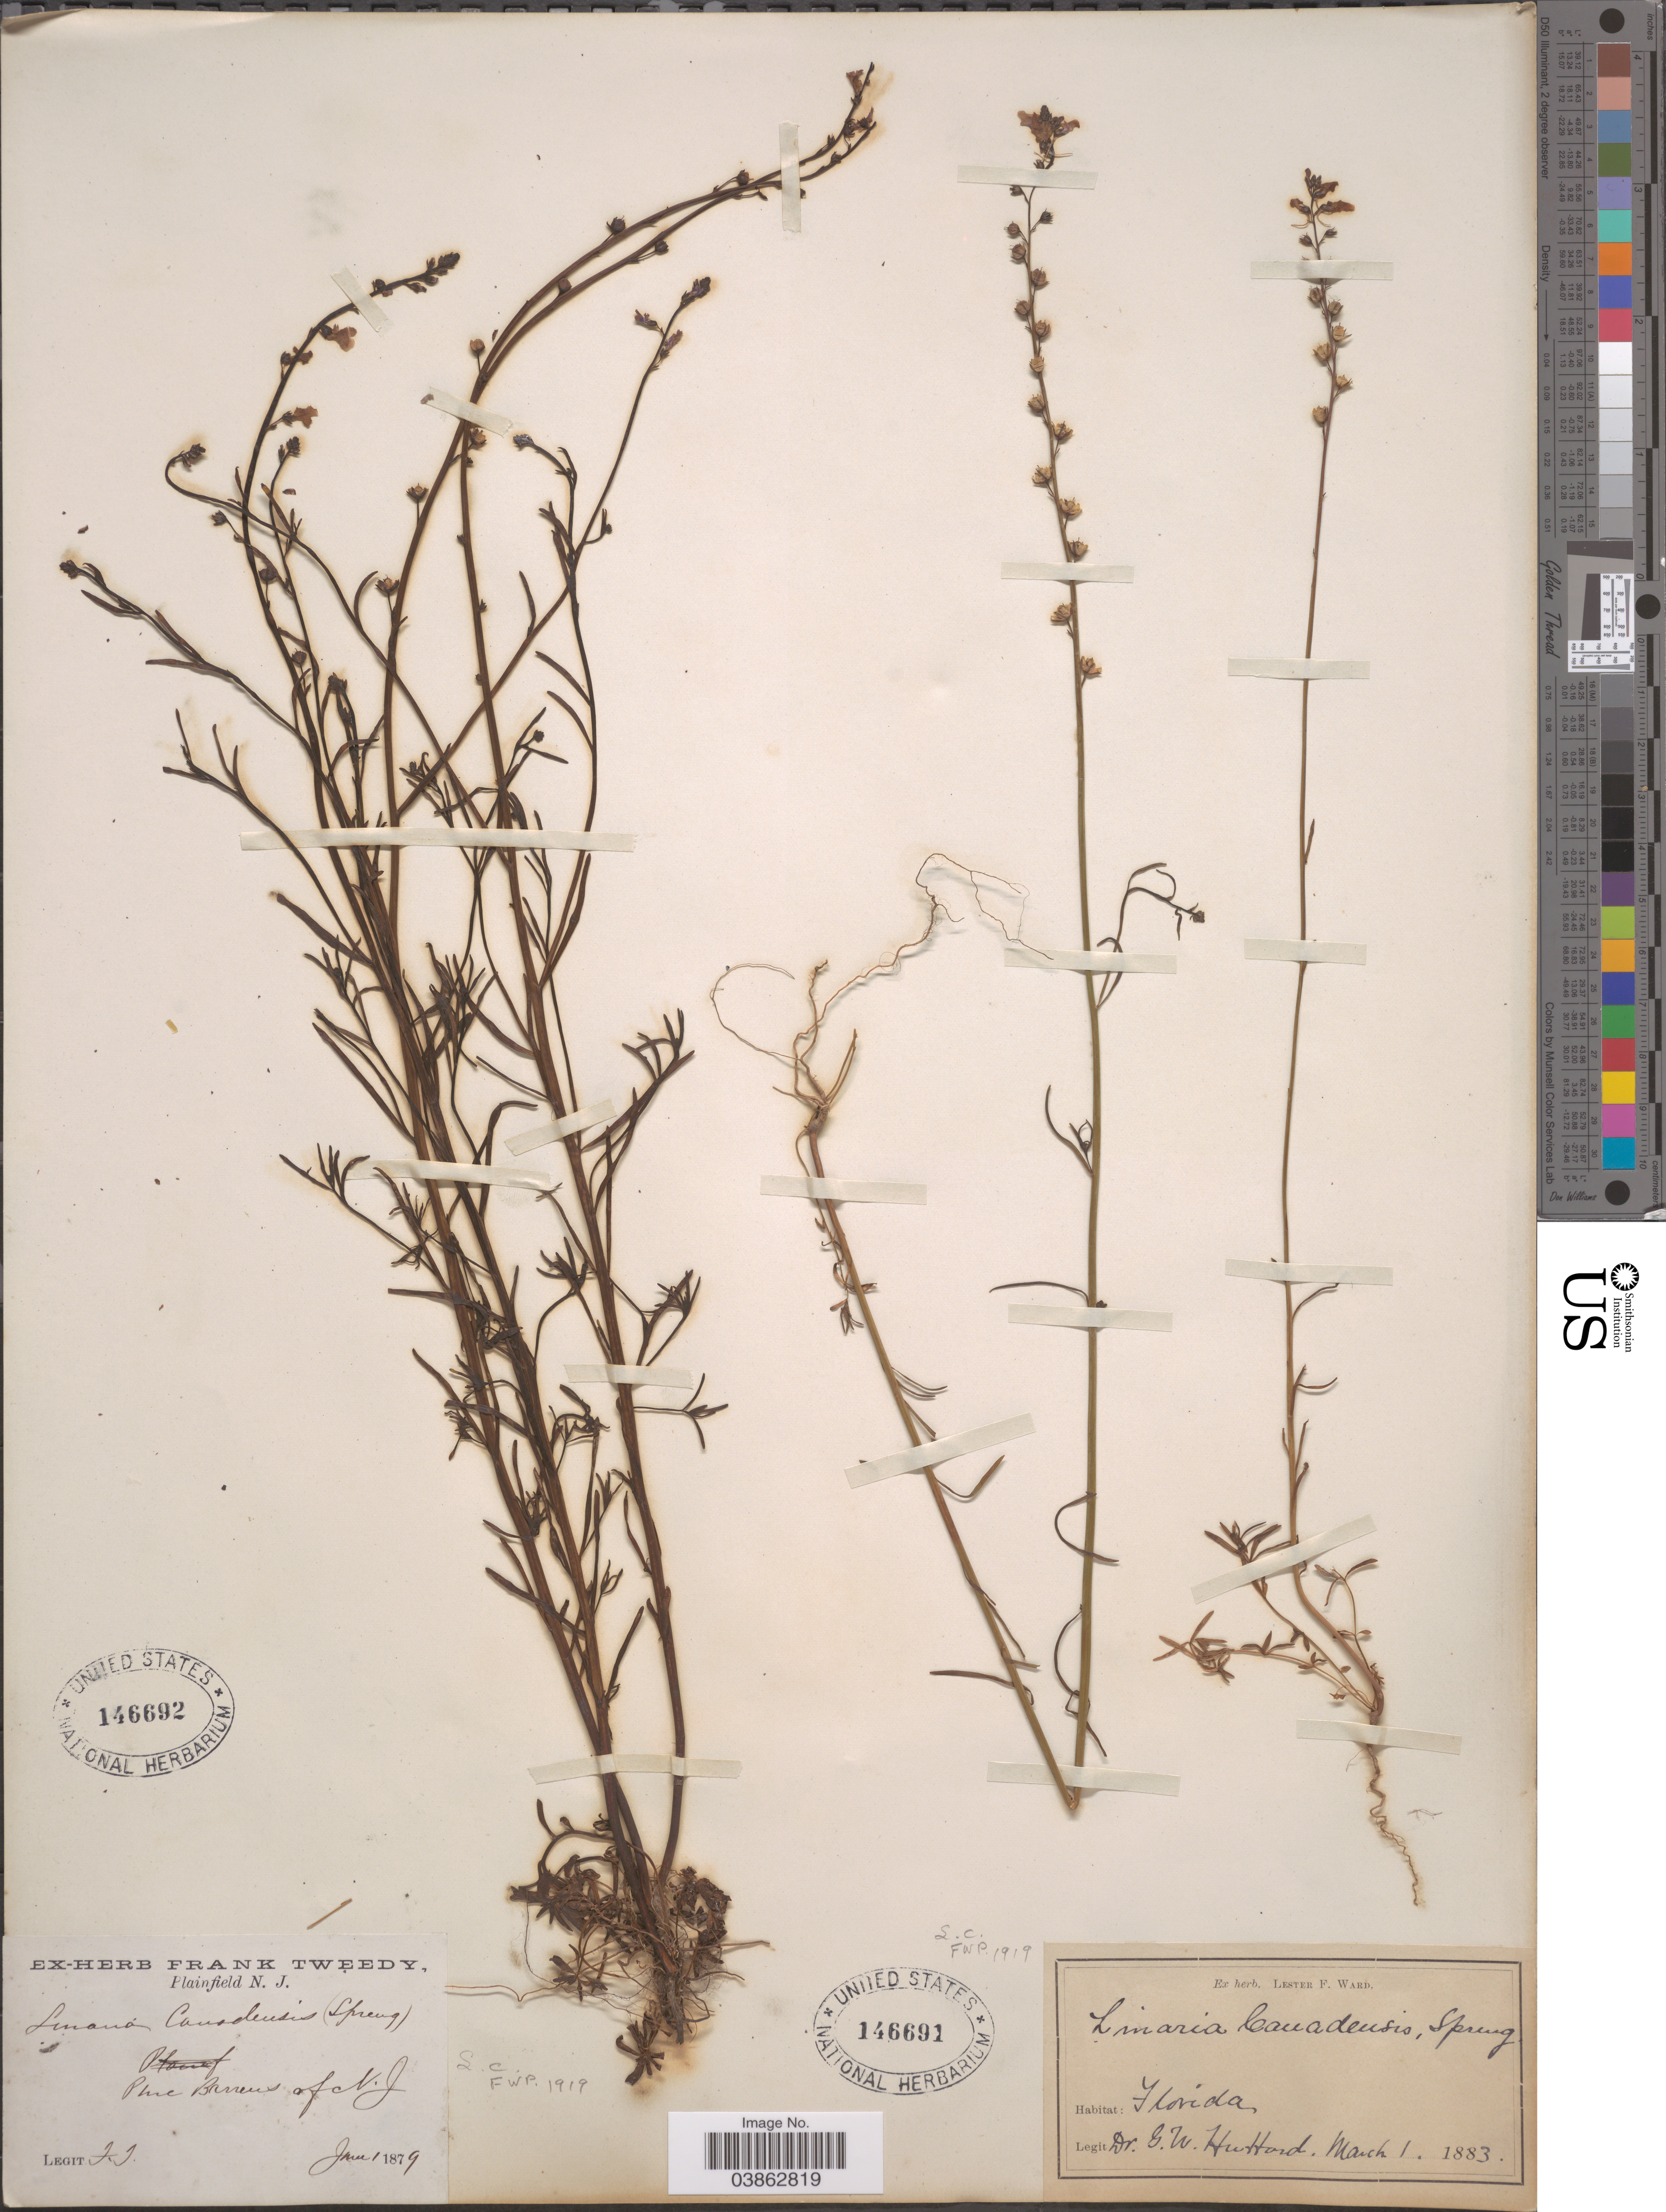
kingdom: Plantae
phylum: Tracheophyta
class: Magnoliopsida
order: Lamiales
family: Plantaginaceae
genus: Linaria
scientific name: Linaria canadensis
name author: (L.) Dum. Cours.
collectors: G. W. Hubbard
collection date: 1883-03-01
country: United States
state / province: Florida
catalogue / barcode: US 146691